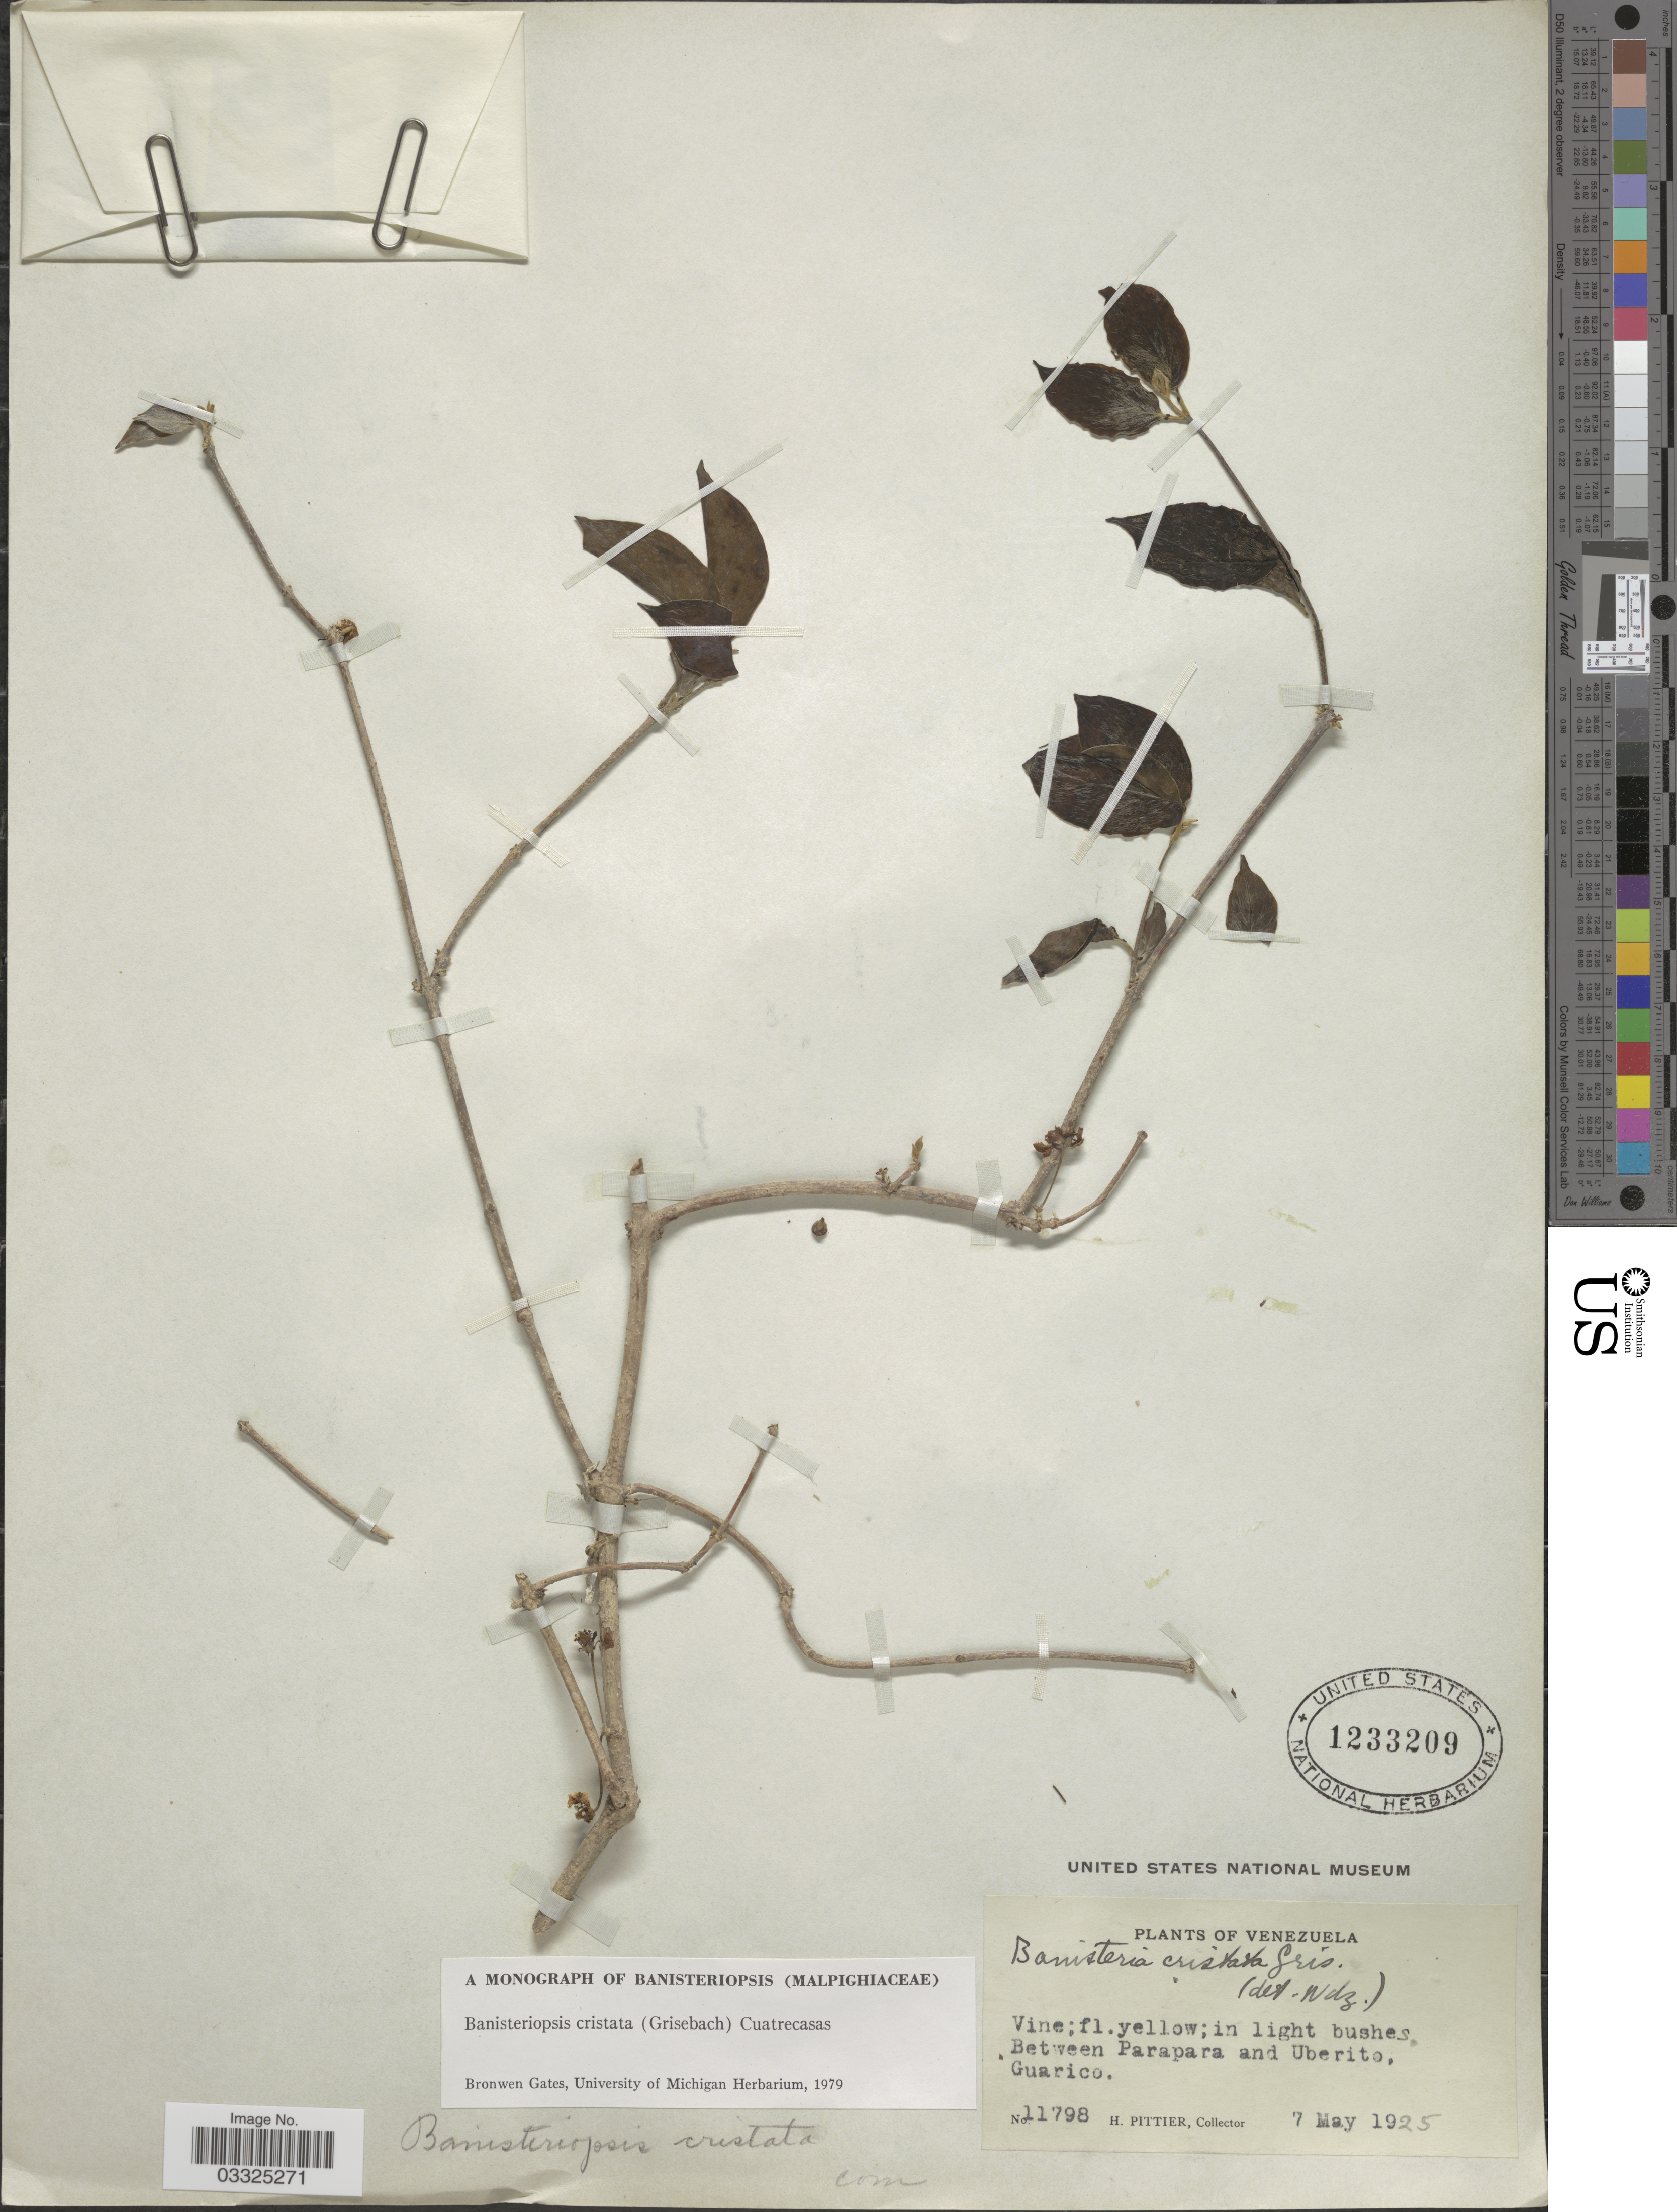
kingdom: Plantae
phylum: Tracheophyta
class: Magnoliopsida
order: Malpighiales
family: Malpighiaceae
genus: Banisteriopsis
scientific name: Banisteriopsis cristata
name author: (Griseb.) Cuatrec.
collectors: H. F. Pittier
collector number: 11798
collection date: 1925-05-07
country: Venezuela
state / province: Guárico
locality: Between Parapara and Uberito.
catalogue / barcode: US 1233209